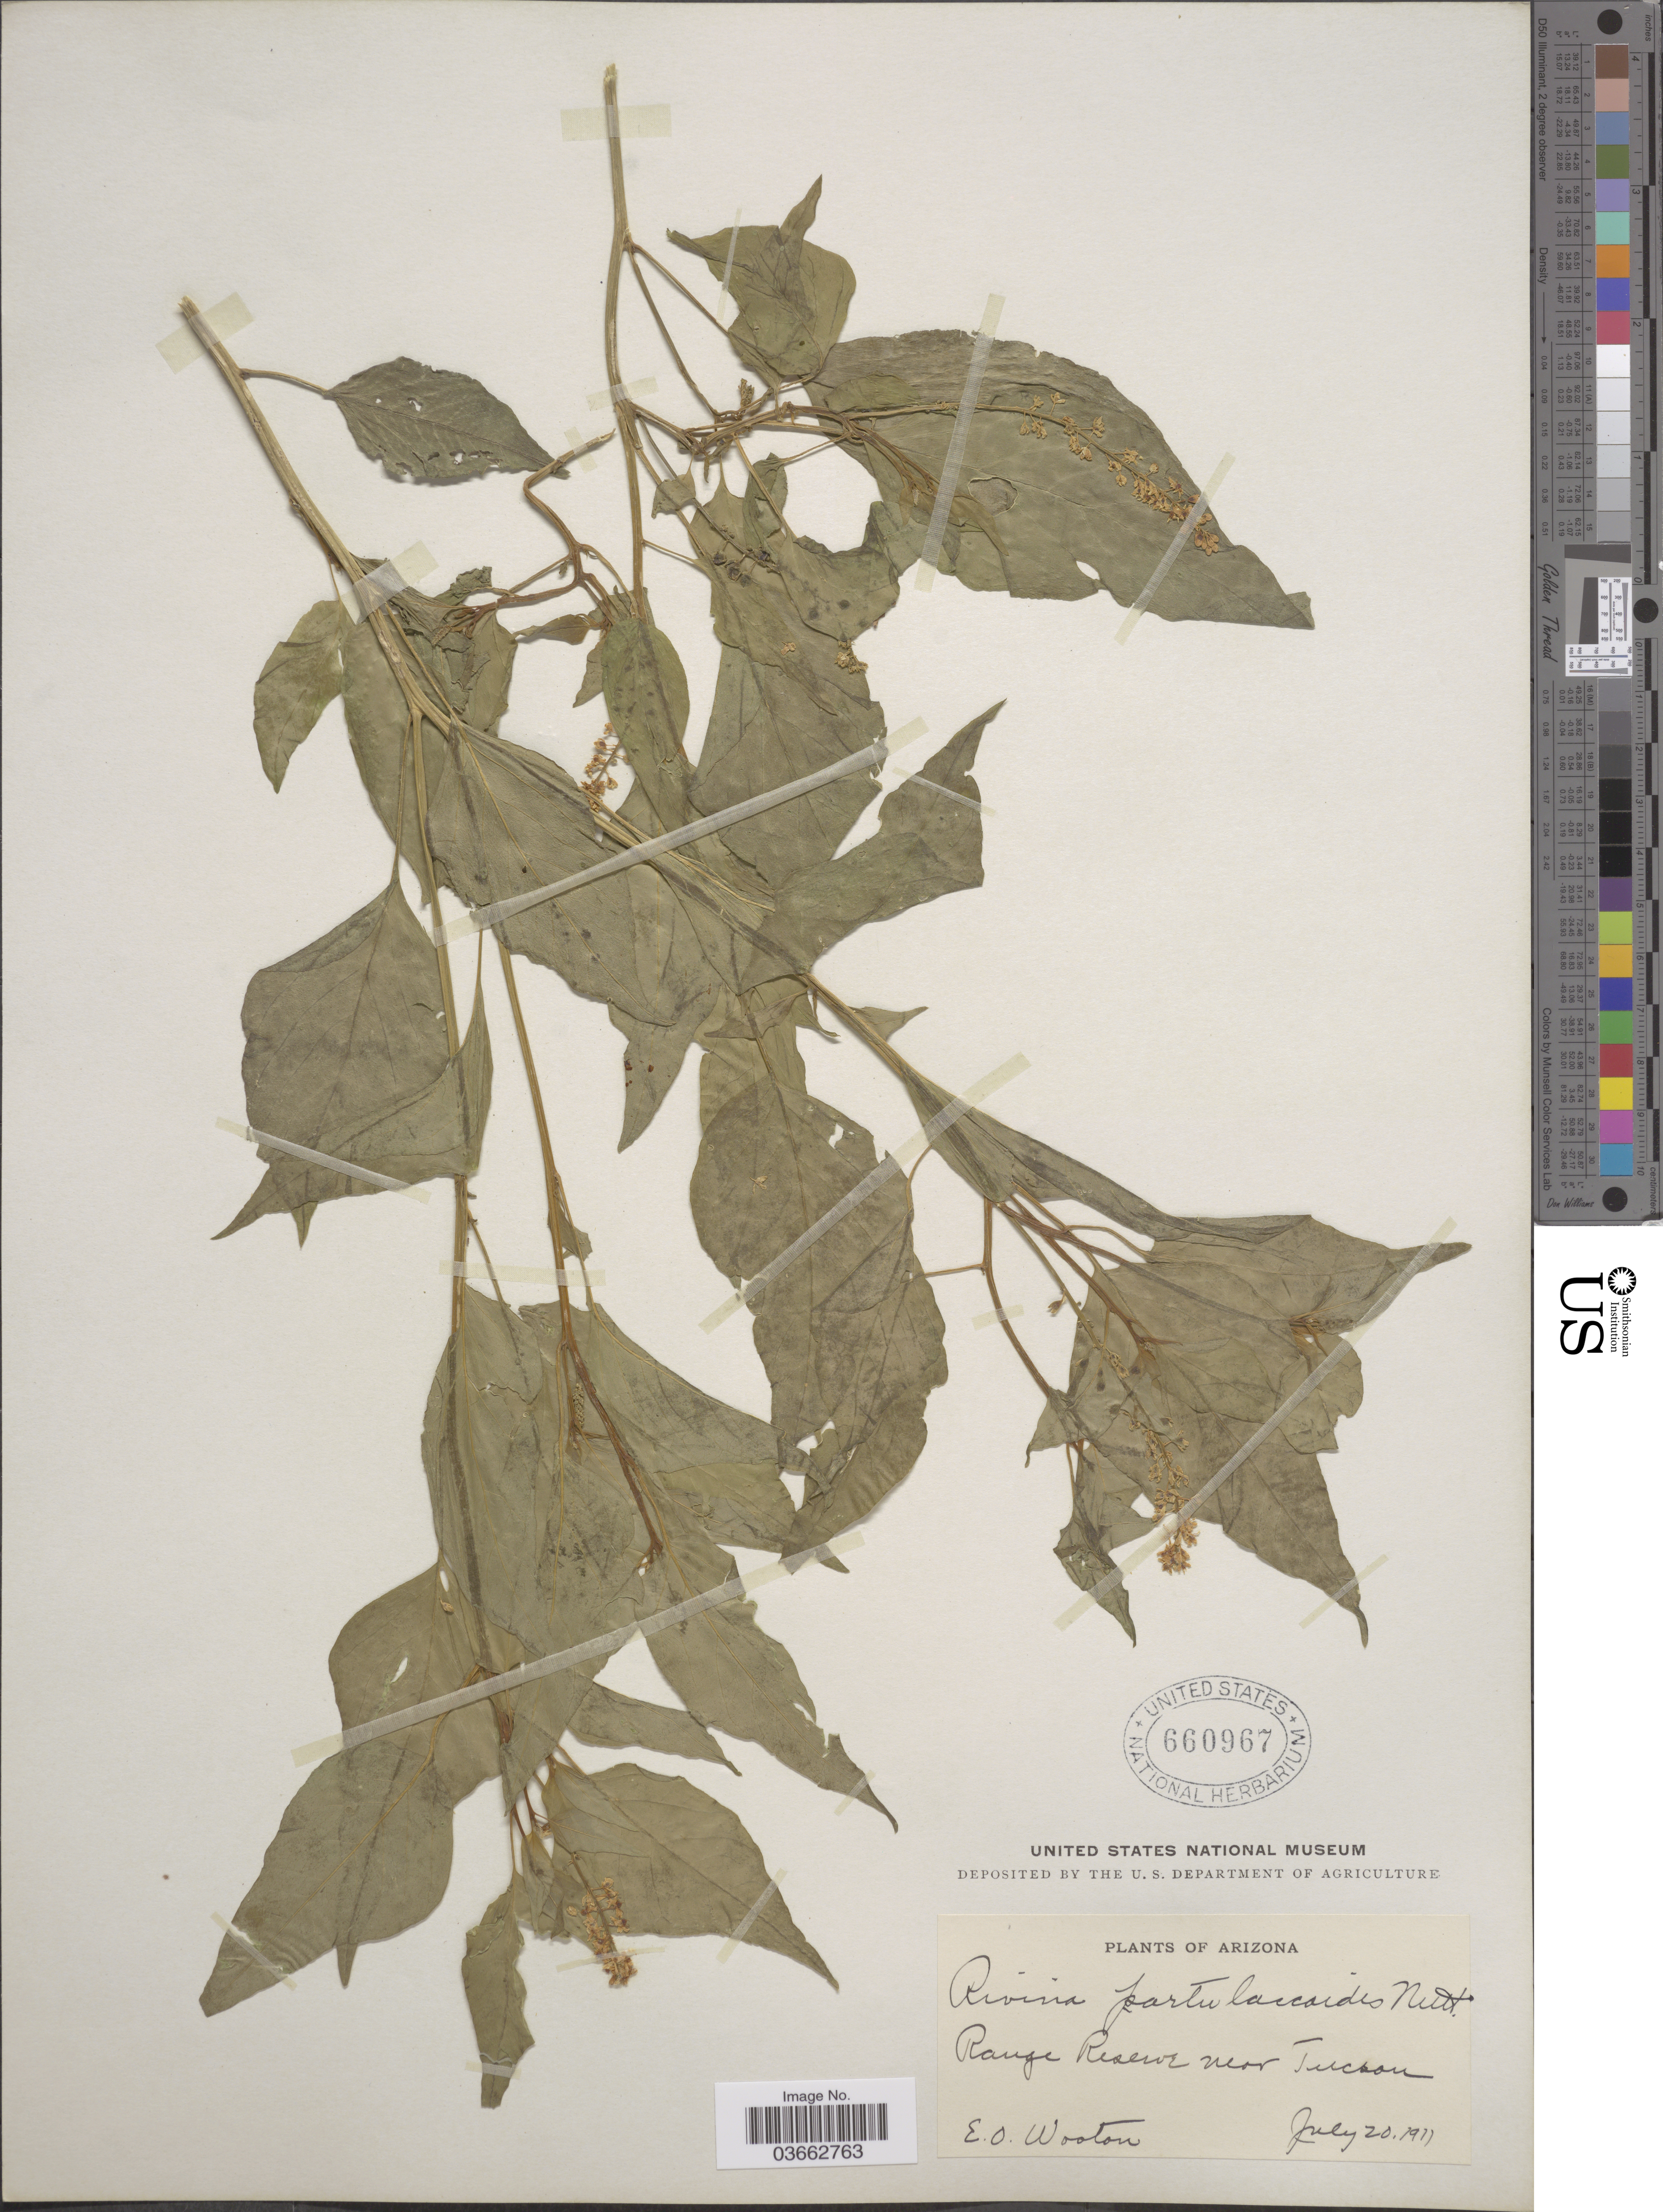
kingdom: Plantae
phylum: Tracheophyta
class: Magnoliopsida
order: Caryophyllales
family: Phytolaccaceae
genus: Rivina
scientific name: Rivina humilis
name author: L.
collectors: E. O. Wooton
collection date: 1911-07-20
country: United States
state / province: Arizona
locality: Range Reserve near Tucson.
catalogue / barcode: US 660967